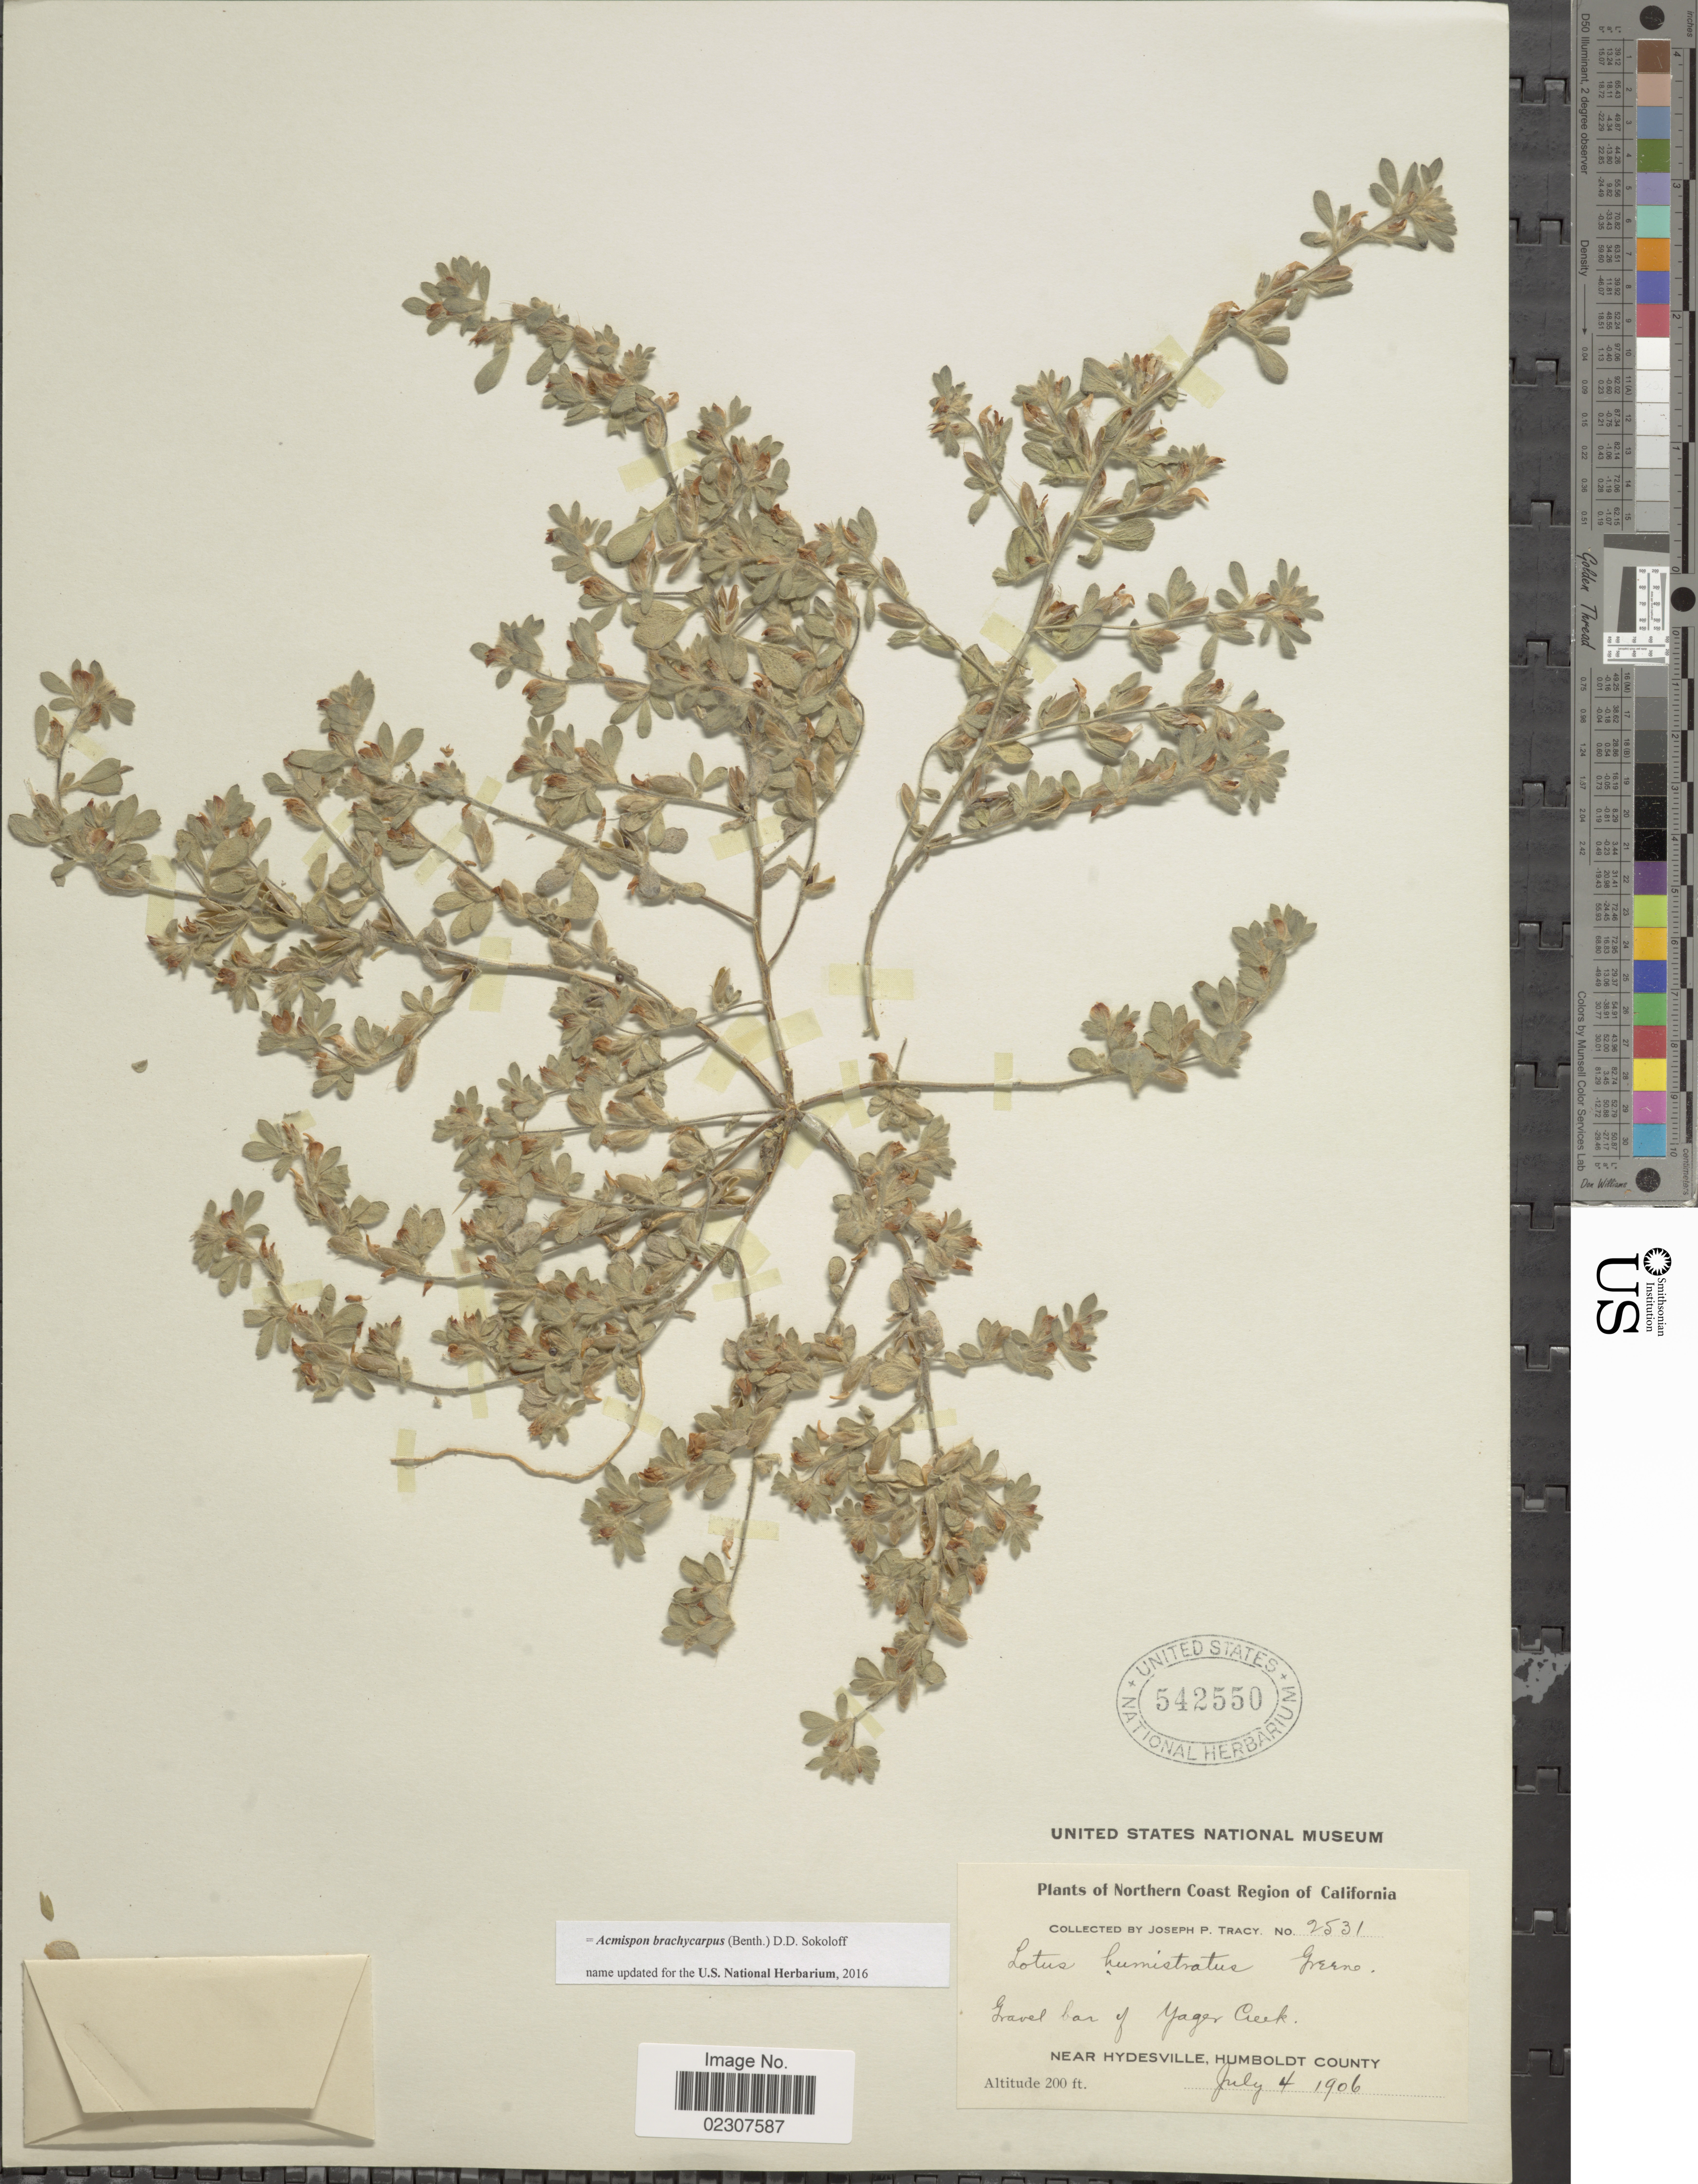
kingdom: Plantae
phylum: Tracheophyta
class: Magnoliopsida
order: Fabales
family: Fabaceae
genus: Acmispon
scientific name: Acmispon brachycarpus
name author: (Benth.) D.D. Sokoloff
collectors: J. Tracy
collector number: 2531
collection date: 1906-07-04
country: United States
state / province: California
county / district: Humboldt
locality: Northern Coast Region of California, Gravel bar of Yager Creek, Near Hydesville, Humboldt County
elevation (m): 61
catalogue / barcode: US 542550